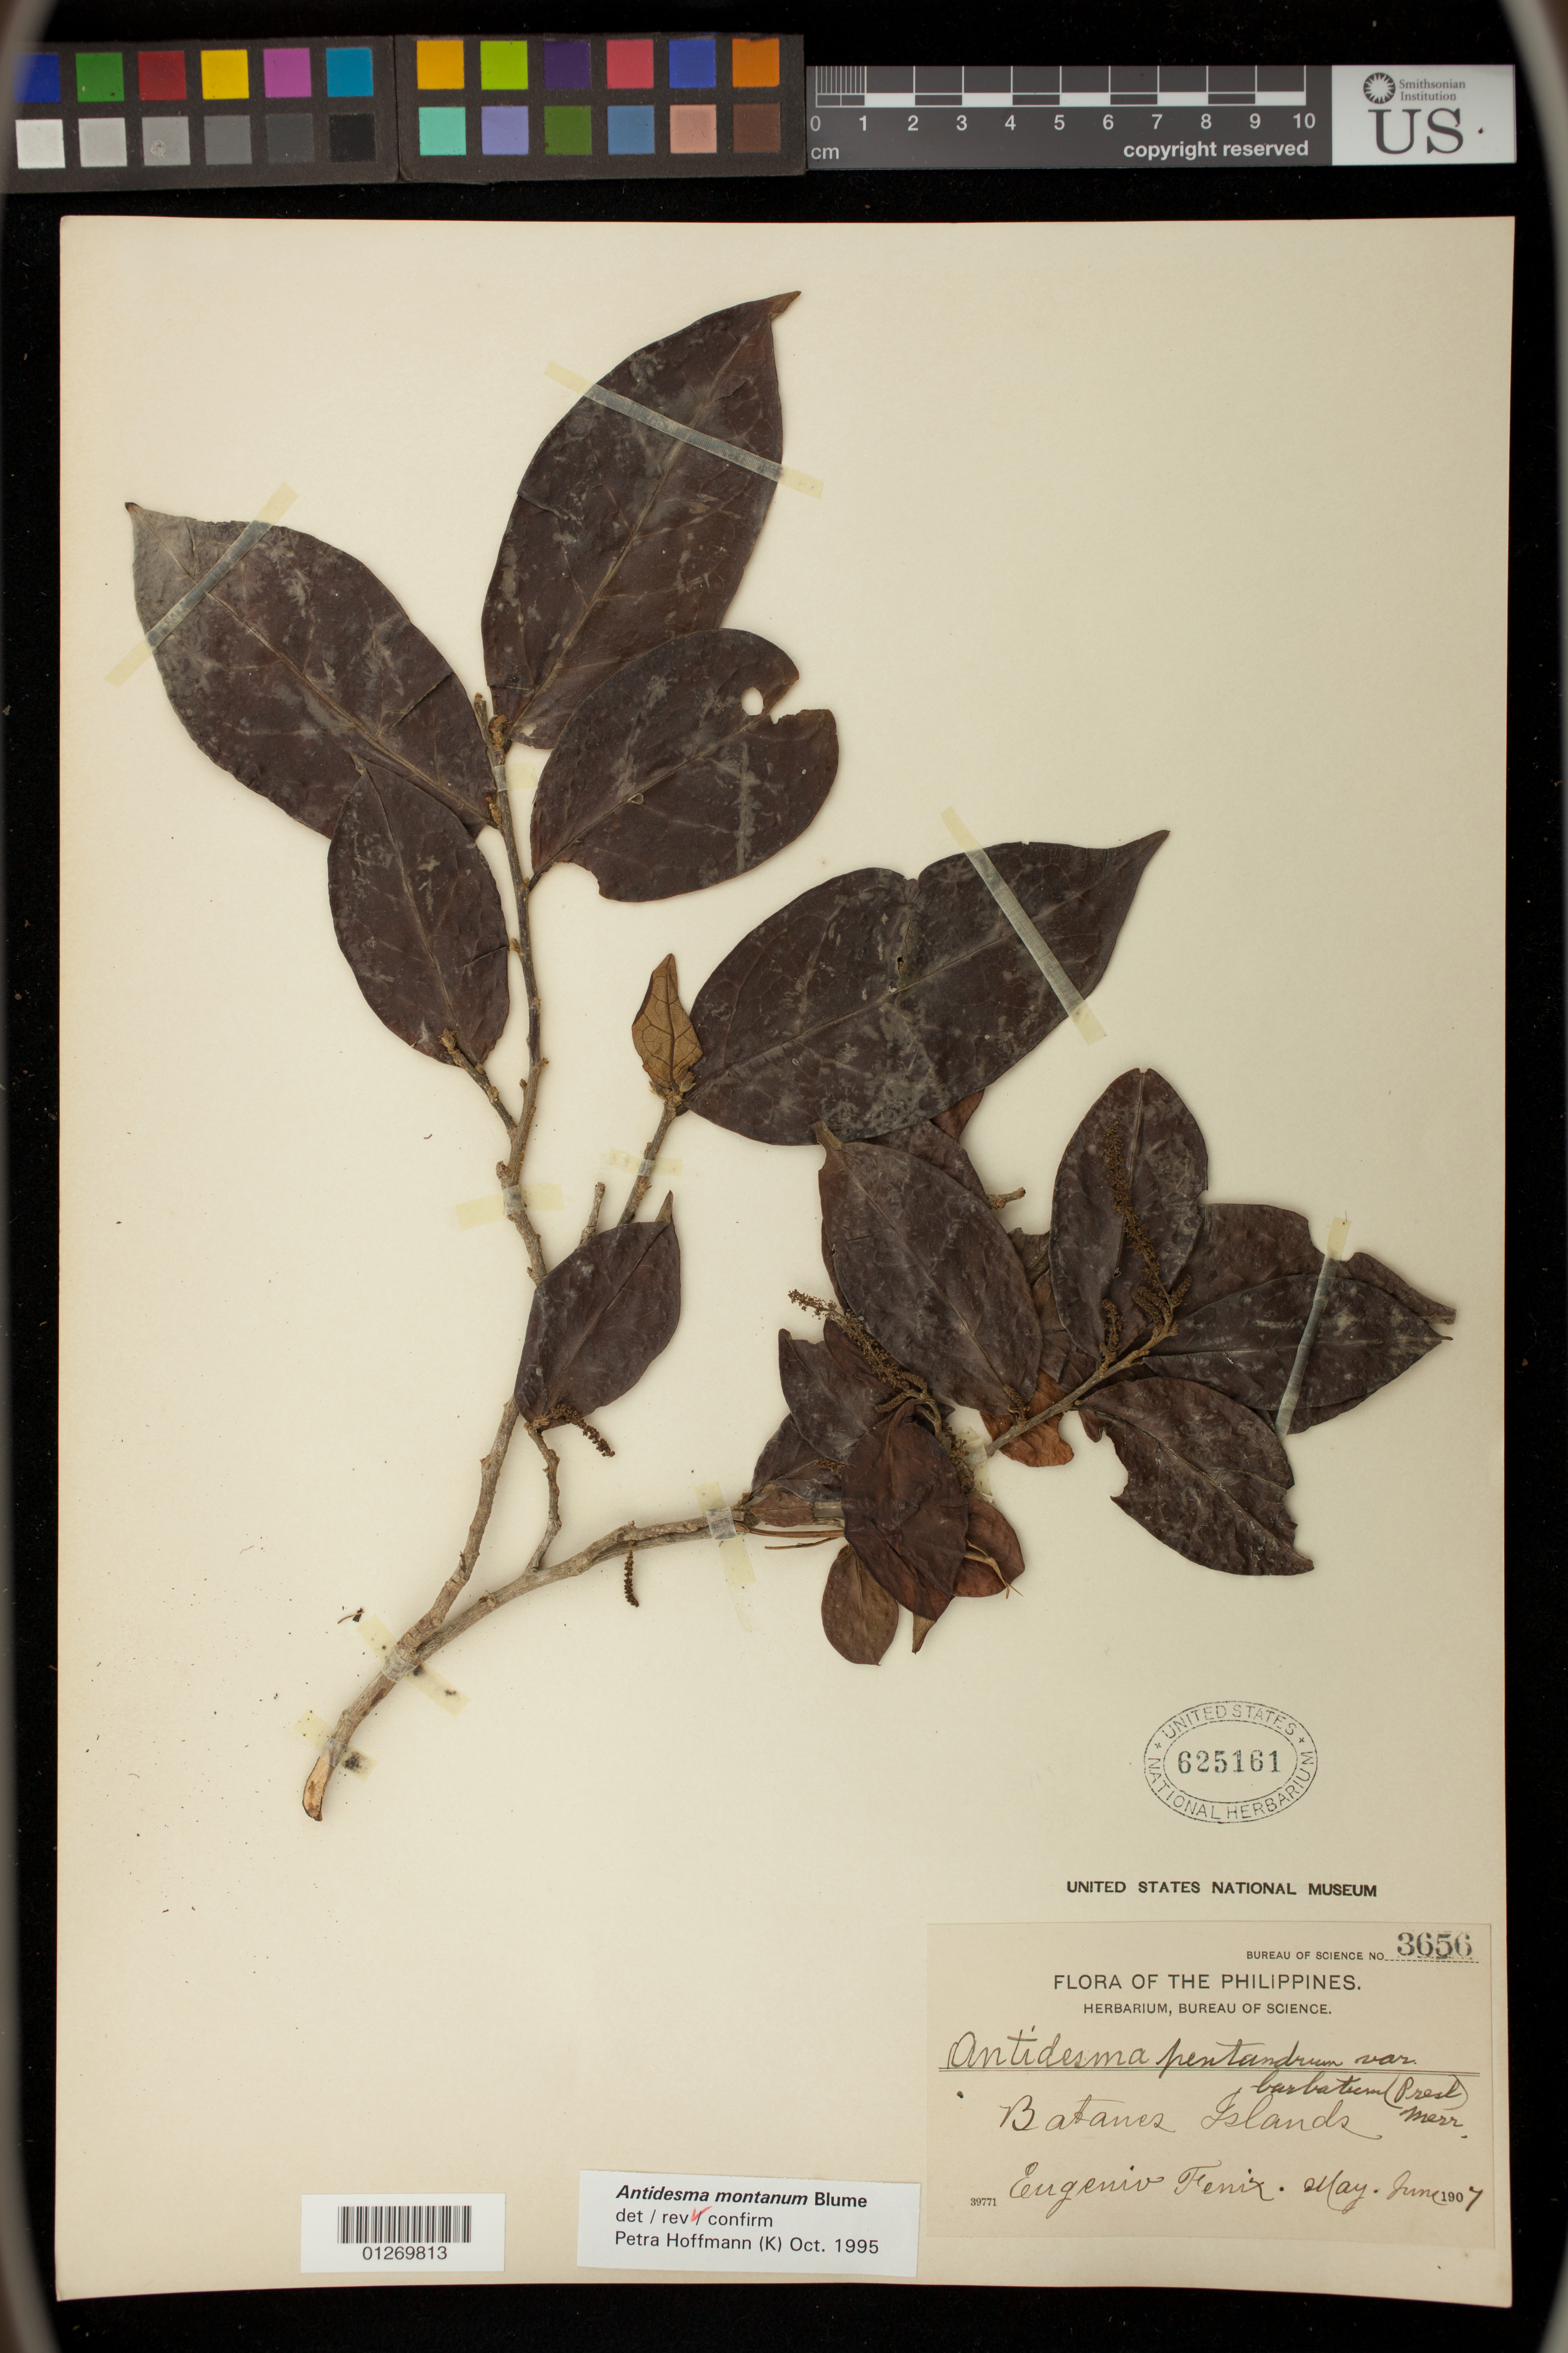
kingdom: Plantae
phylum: Tracheophyta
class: Magnoliopsida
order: Malpighiales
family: Phyllanthaceae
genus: Antidesma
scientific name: Antidesma montanum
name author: Blume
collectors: E. Fénix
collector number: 3656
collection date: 1907-05/1907-06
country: Philippines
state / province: Cagayan Valley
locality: Batanes Islands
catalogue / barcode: US 625161